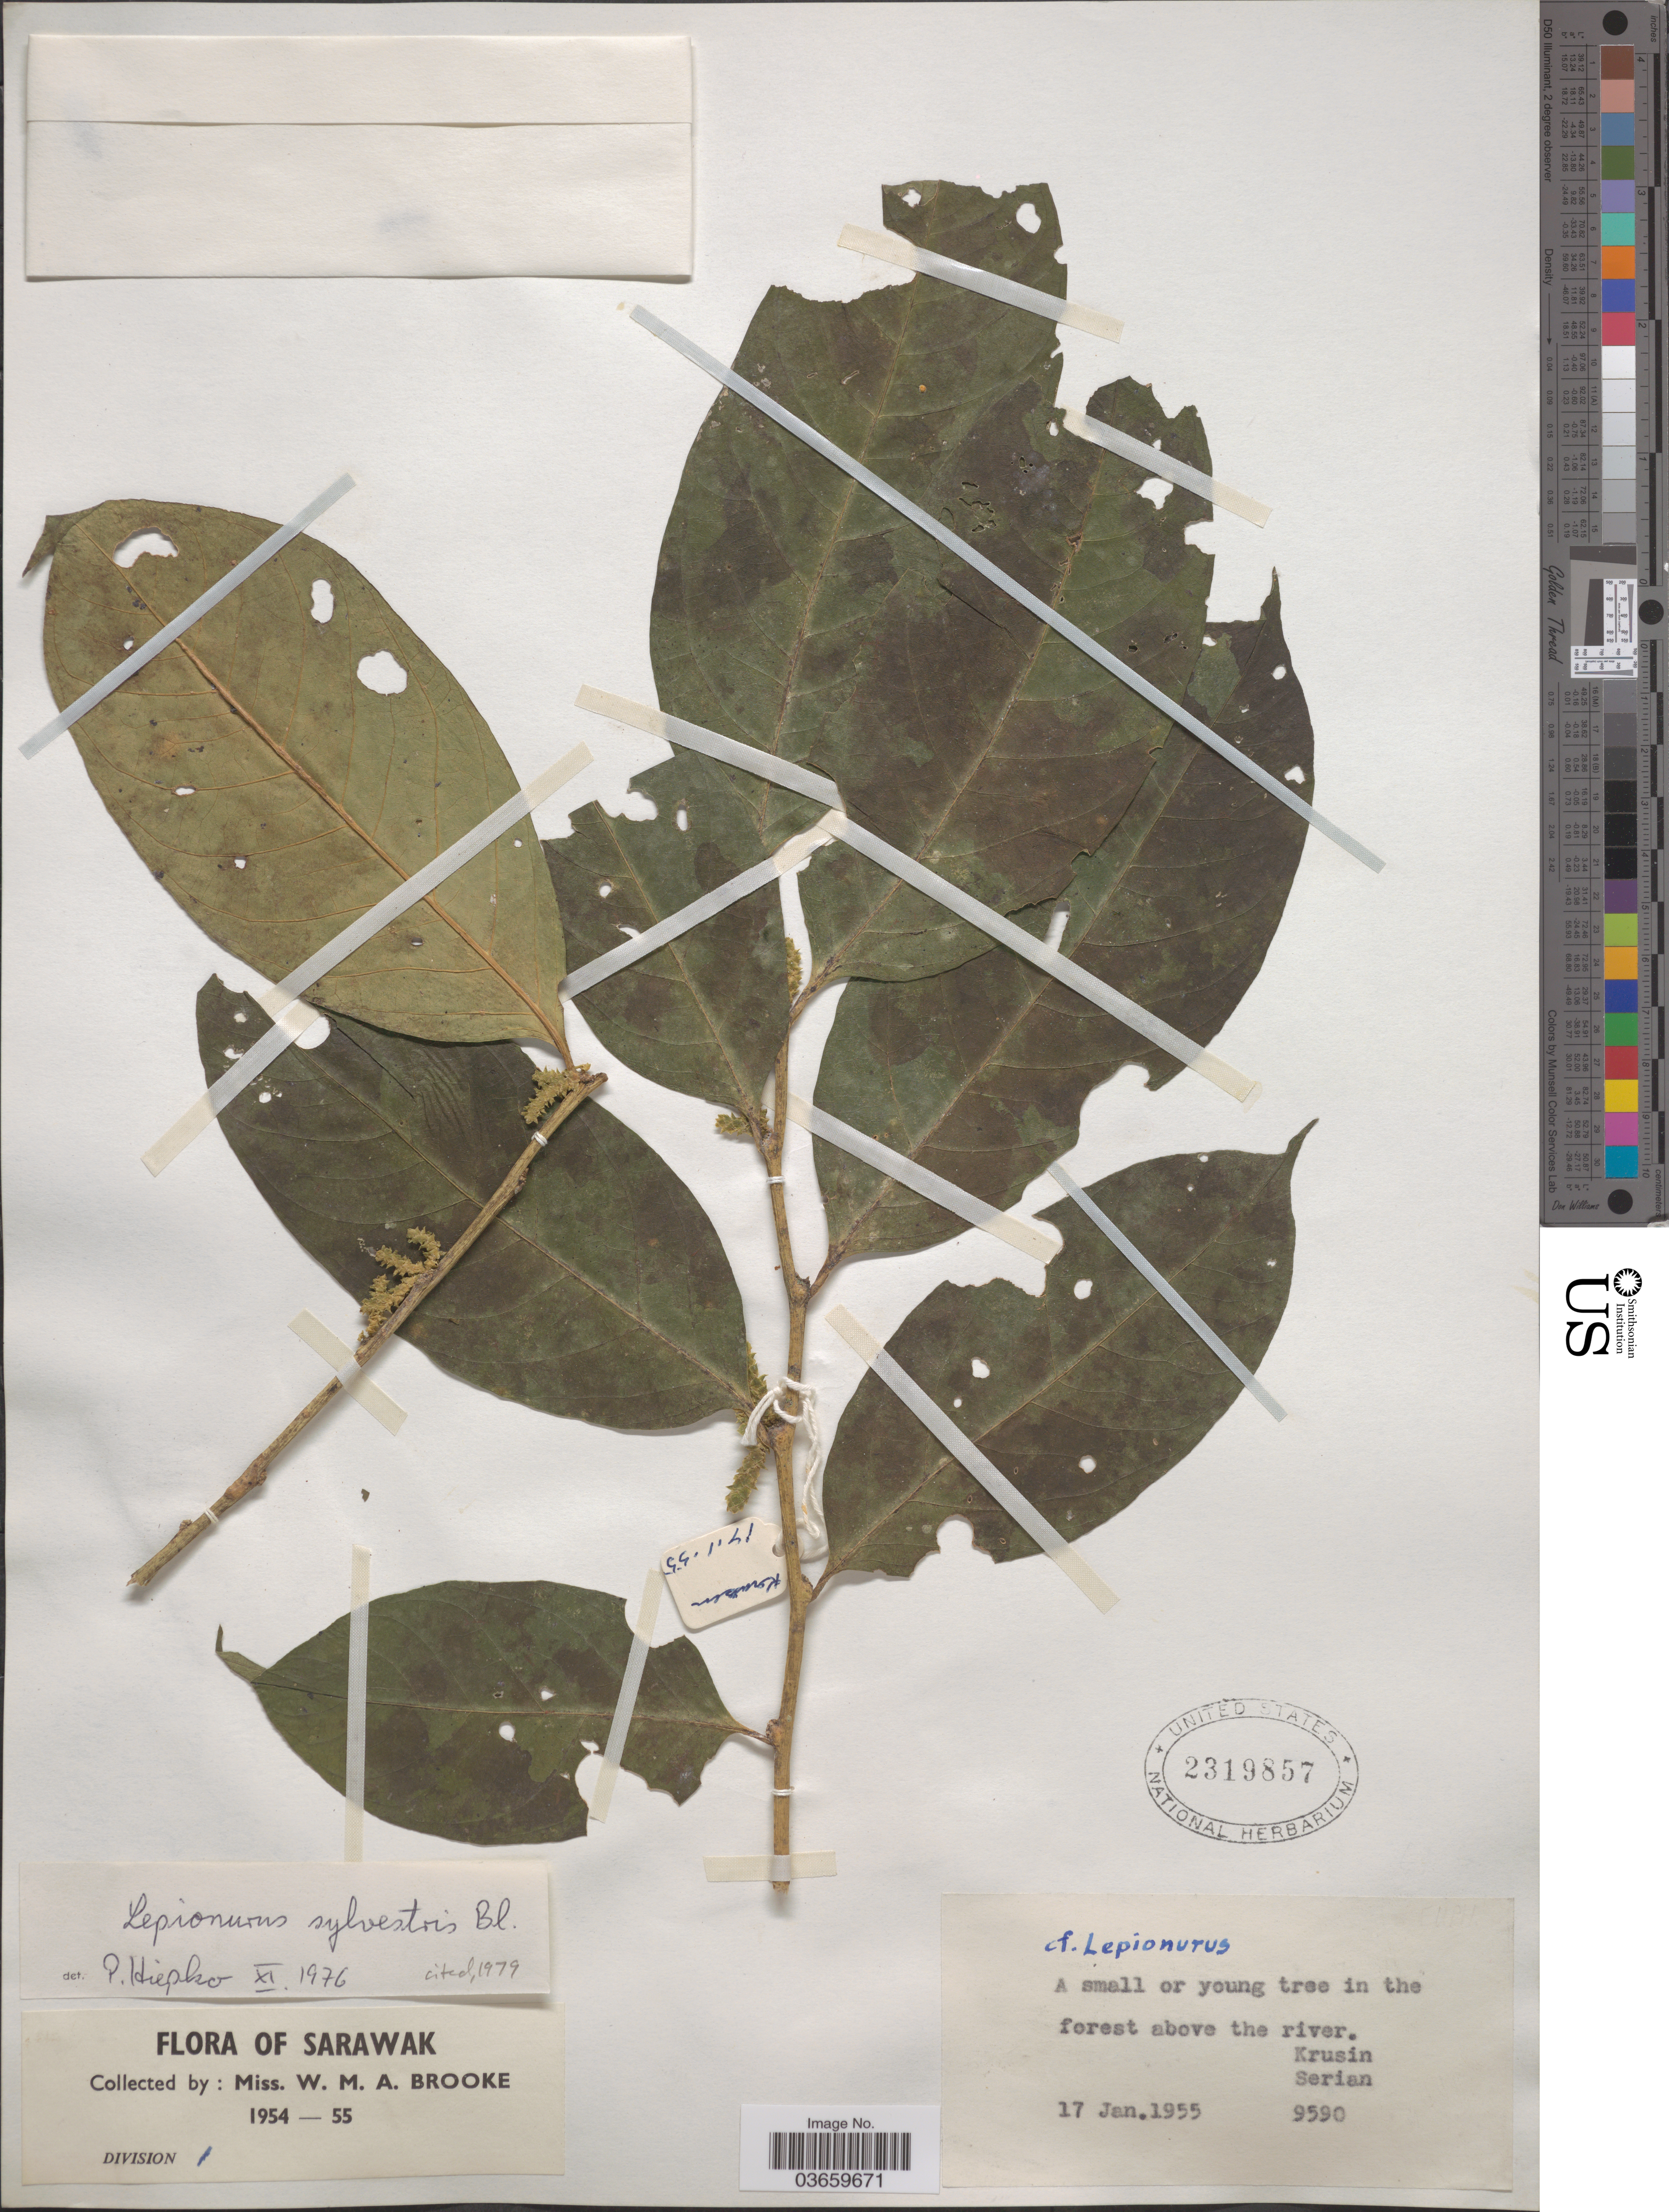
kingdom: Plantae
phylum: Tracheophyta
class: Magnoliopsida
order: Santalales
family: Opiliaceae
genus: Lepionurus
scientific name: Lepionurus sylvestris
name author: Blume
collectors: W. Brooke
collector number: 9590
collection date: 1955-01-17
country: Malaysia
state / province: Sarawak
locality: Forest above the river. Krusin. Serian.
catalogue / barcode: US 2319857